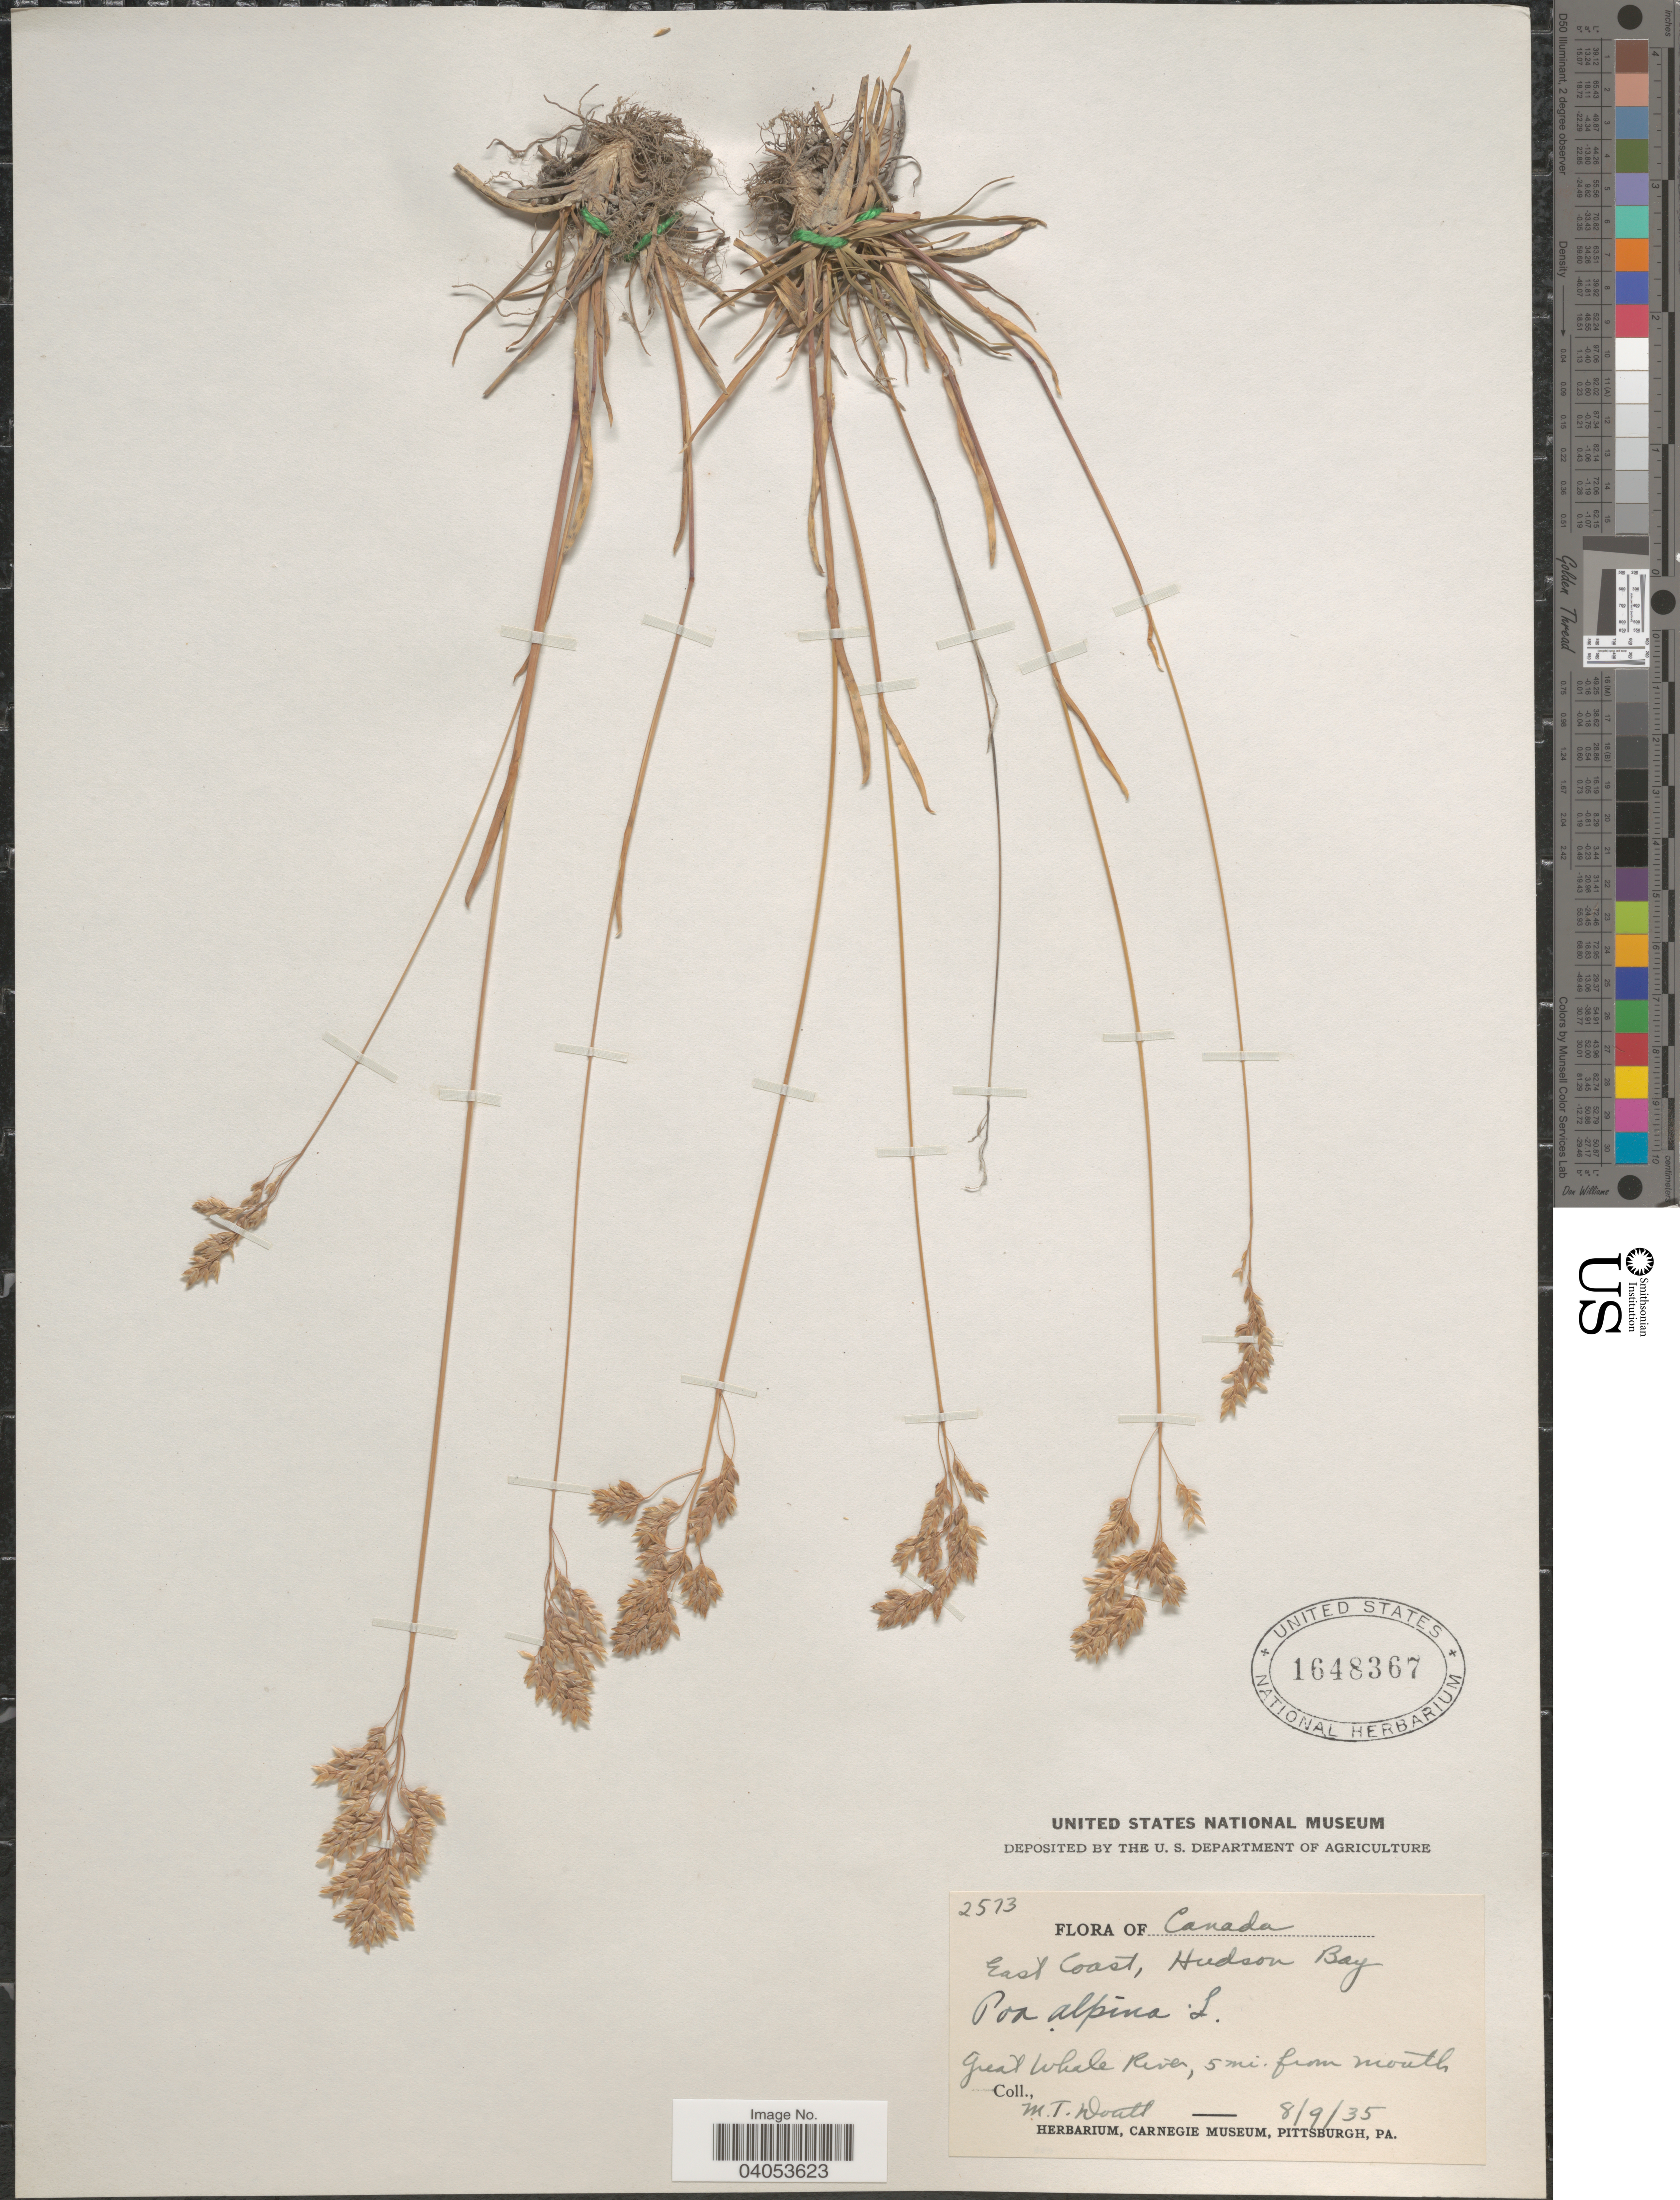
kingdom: Plantae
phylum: Tracheophyta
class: Liliopsida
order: Poales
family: Poaceae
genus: Poa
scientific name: Poa alpina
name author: L.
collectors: M. Doutt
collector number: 2573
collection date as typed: Transcribed d/m/y: 8/9/35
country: Canada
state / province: Quebec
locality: East Coast, Hudson Bay. Great Whale River, 5 mi. from mouth.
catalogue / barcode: US 1648367